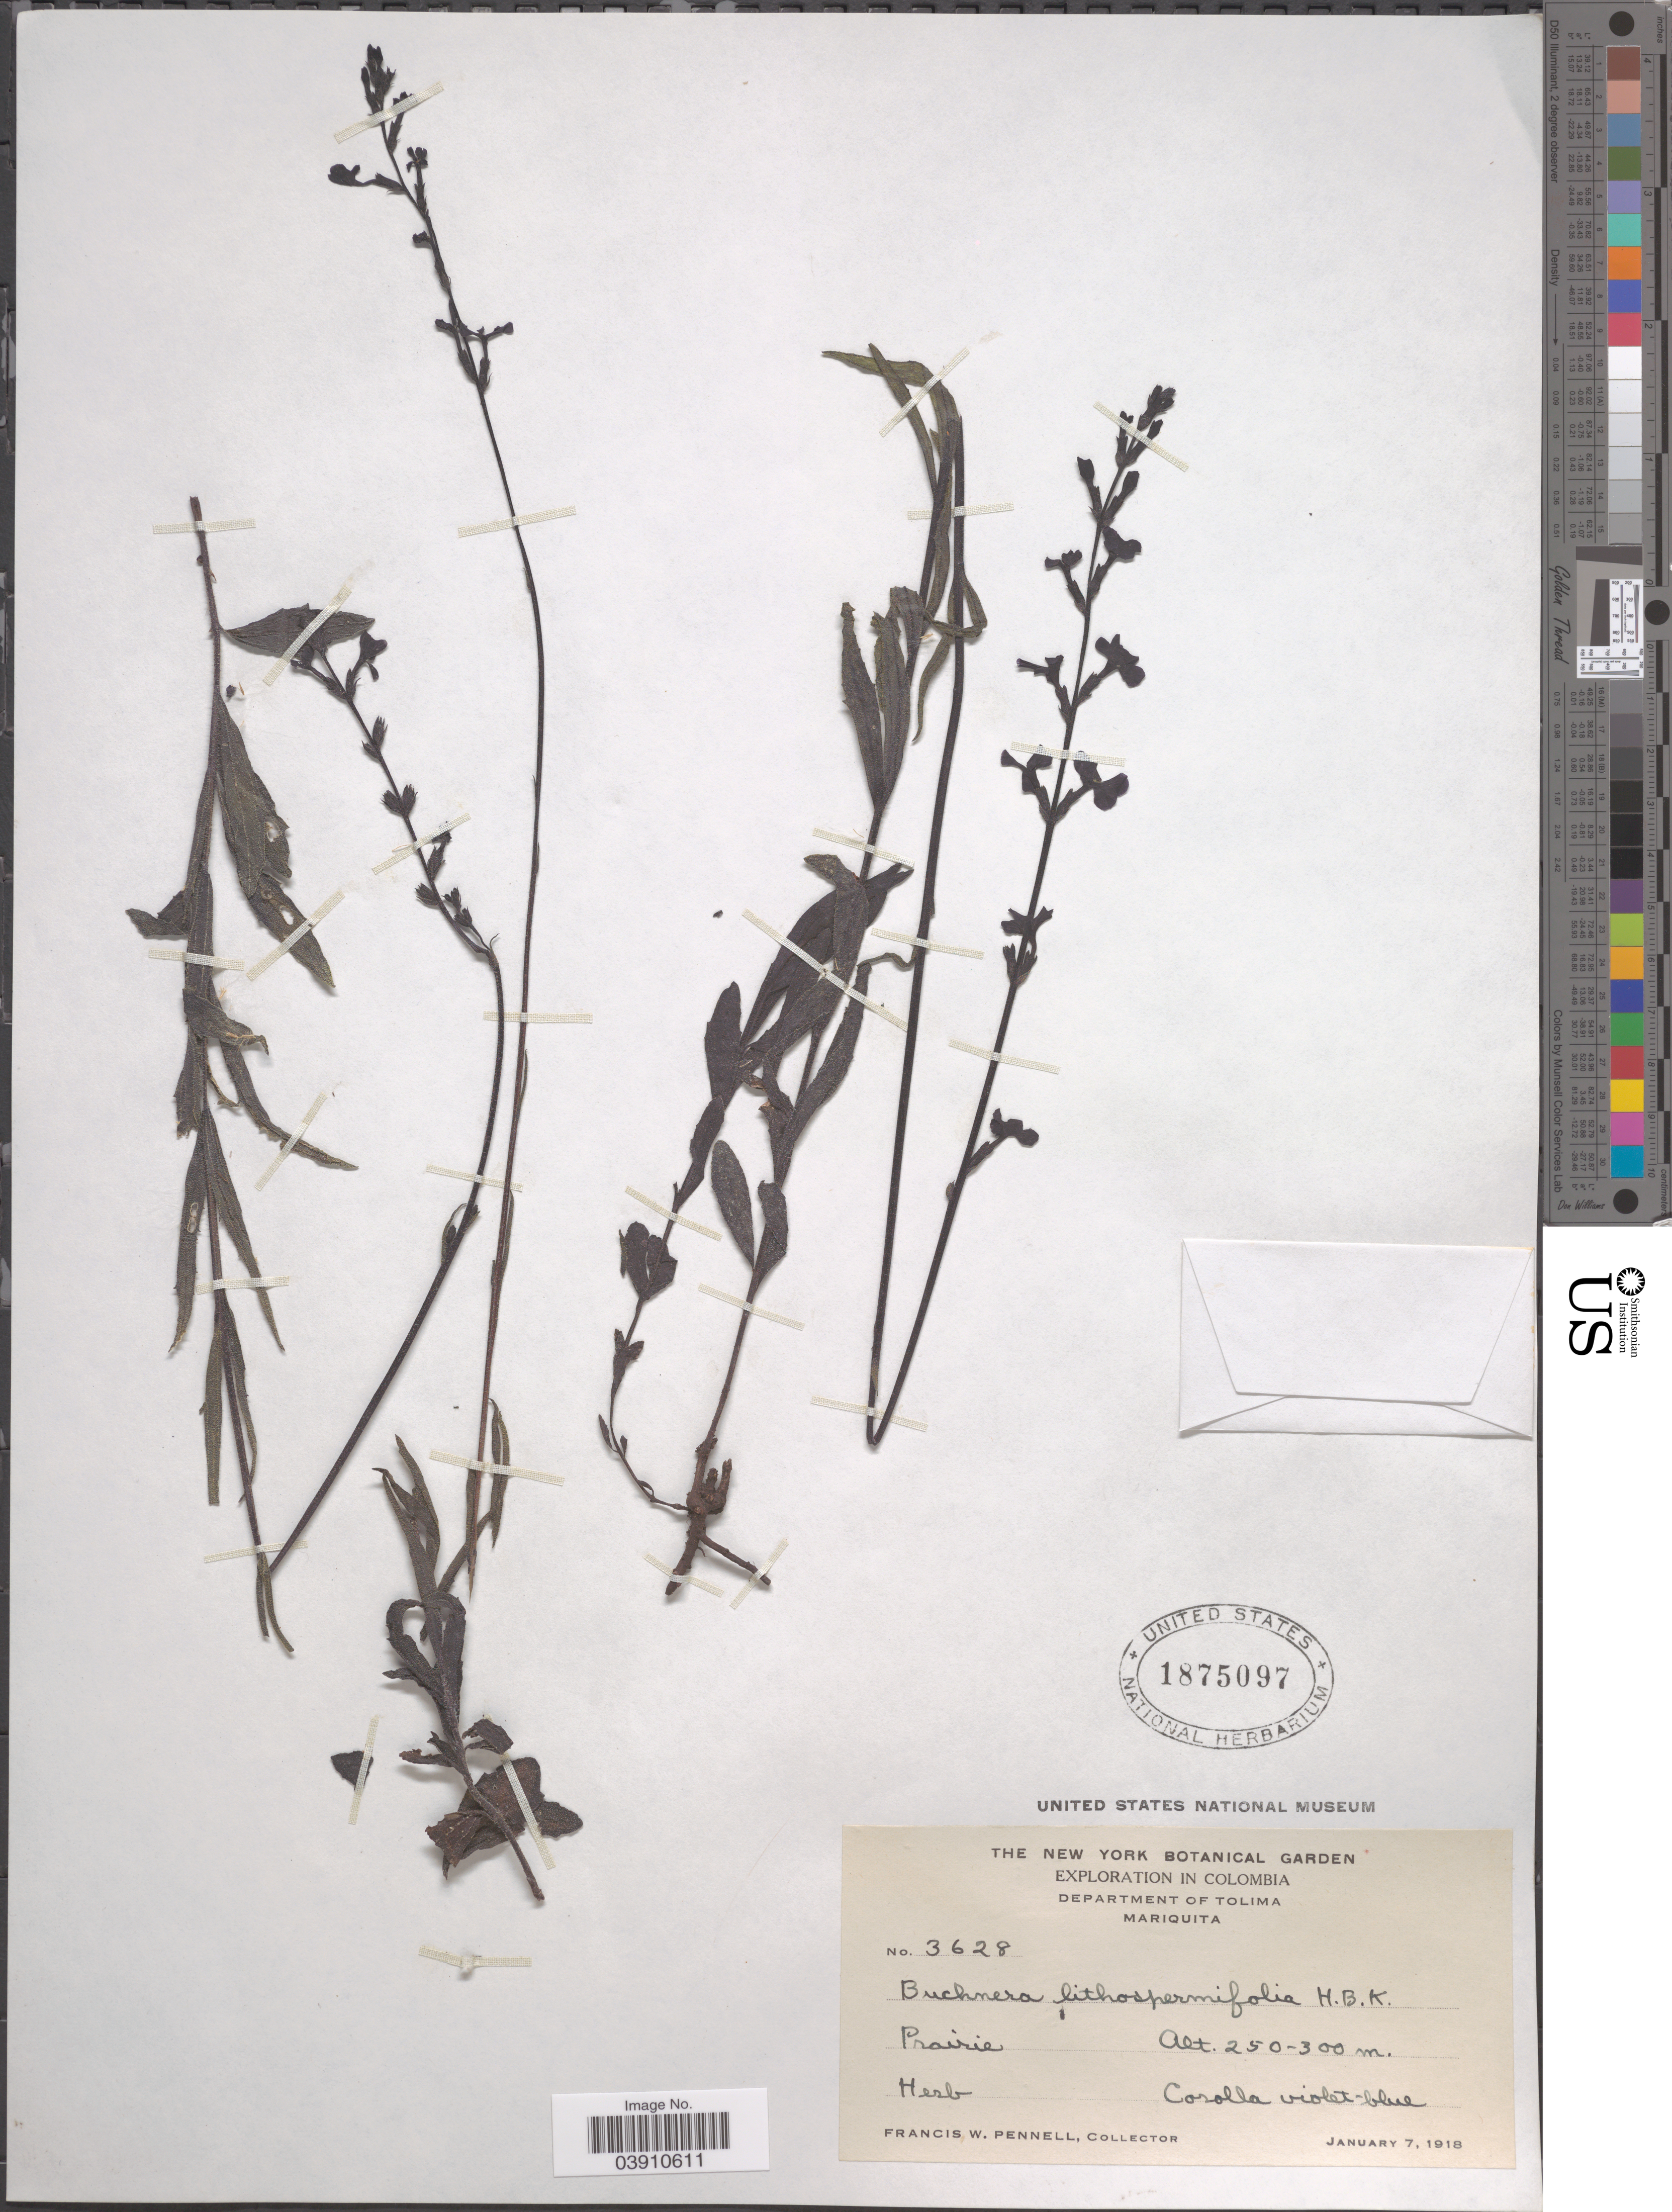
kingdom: Plantae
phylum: Tracheophyta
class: Magnoliopsida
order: Lamiales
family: Orobanchaceae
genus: Buchnera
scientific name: Buchnera lithospermifolia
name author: Kunth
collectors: F. W. Pennell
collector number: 3628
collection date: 1918-01-07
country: Colombia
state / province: Tolima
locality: Department of Tolima. Mariquita. Prairie.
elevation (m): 250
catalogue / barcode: US 1875097